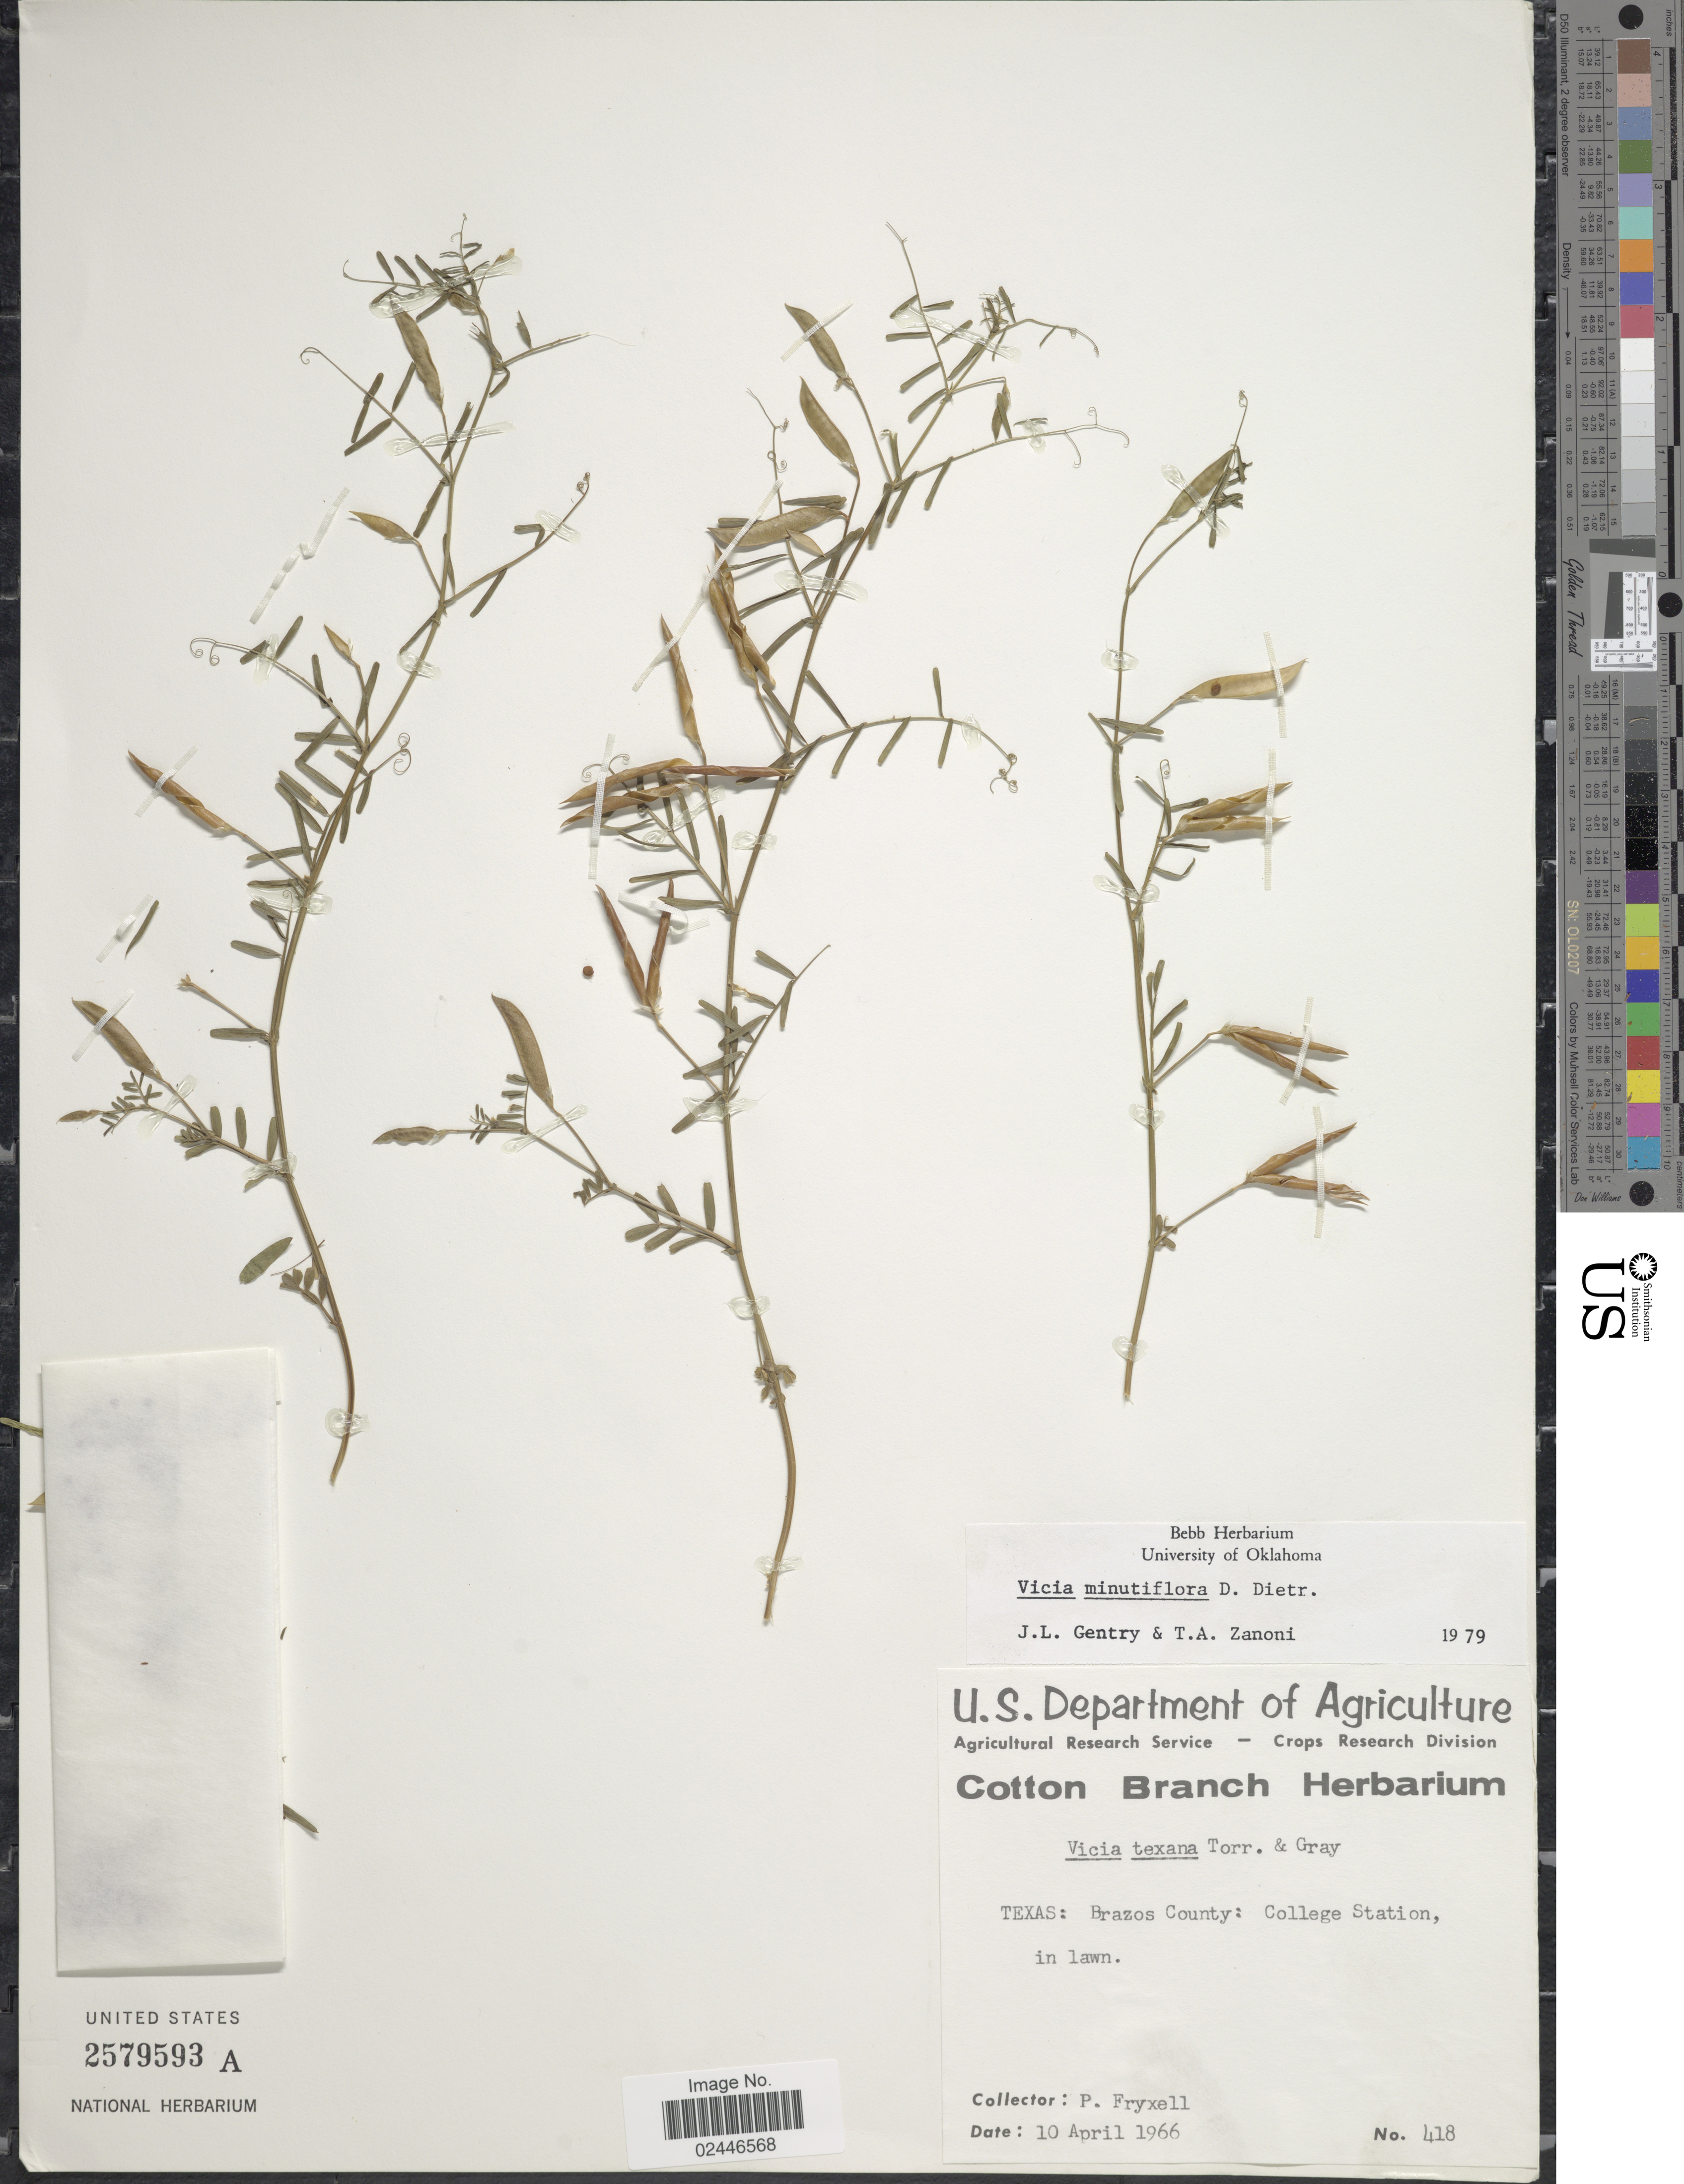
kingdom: Plantae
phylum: Tracheophyta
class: Magnoliopsida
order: Fabales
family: Fabaceae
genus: Vicia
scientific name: Vicia minutiflora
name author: D. Dietr.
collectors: P. A. Fryxell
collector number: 418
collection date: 1966-04-10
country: United States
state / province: Texas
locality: Brazos County, College Station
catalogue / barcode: US 2579593A